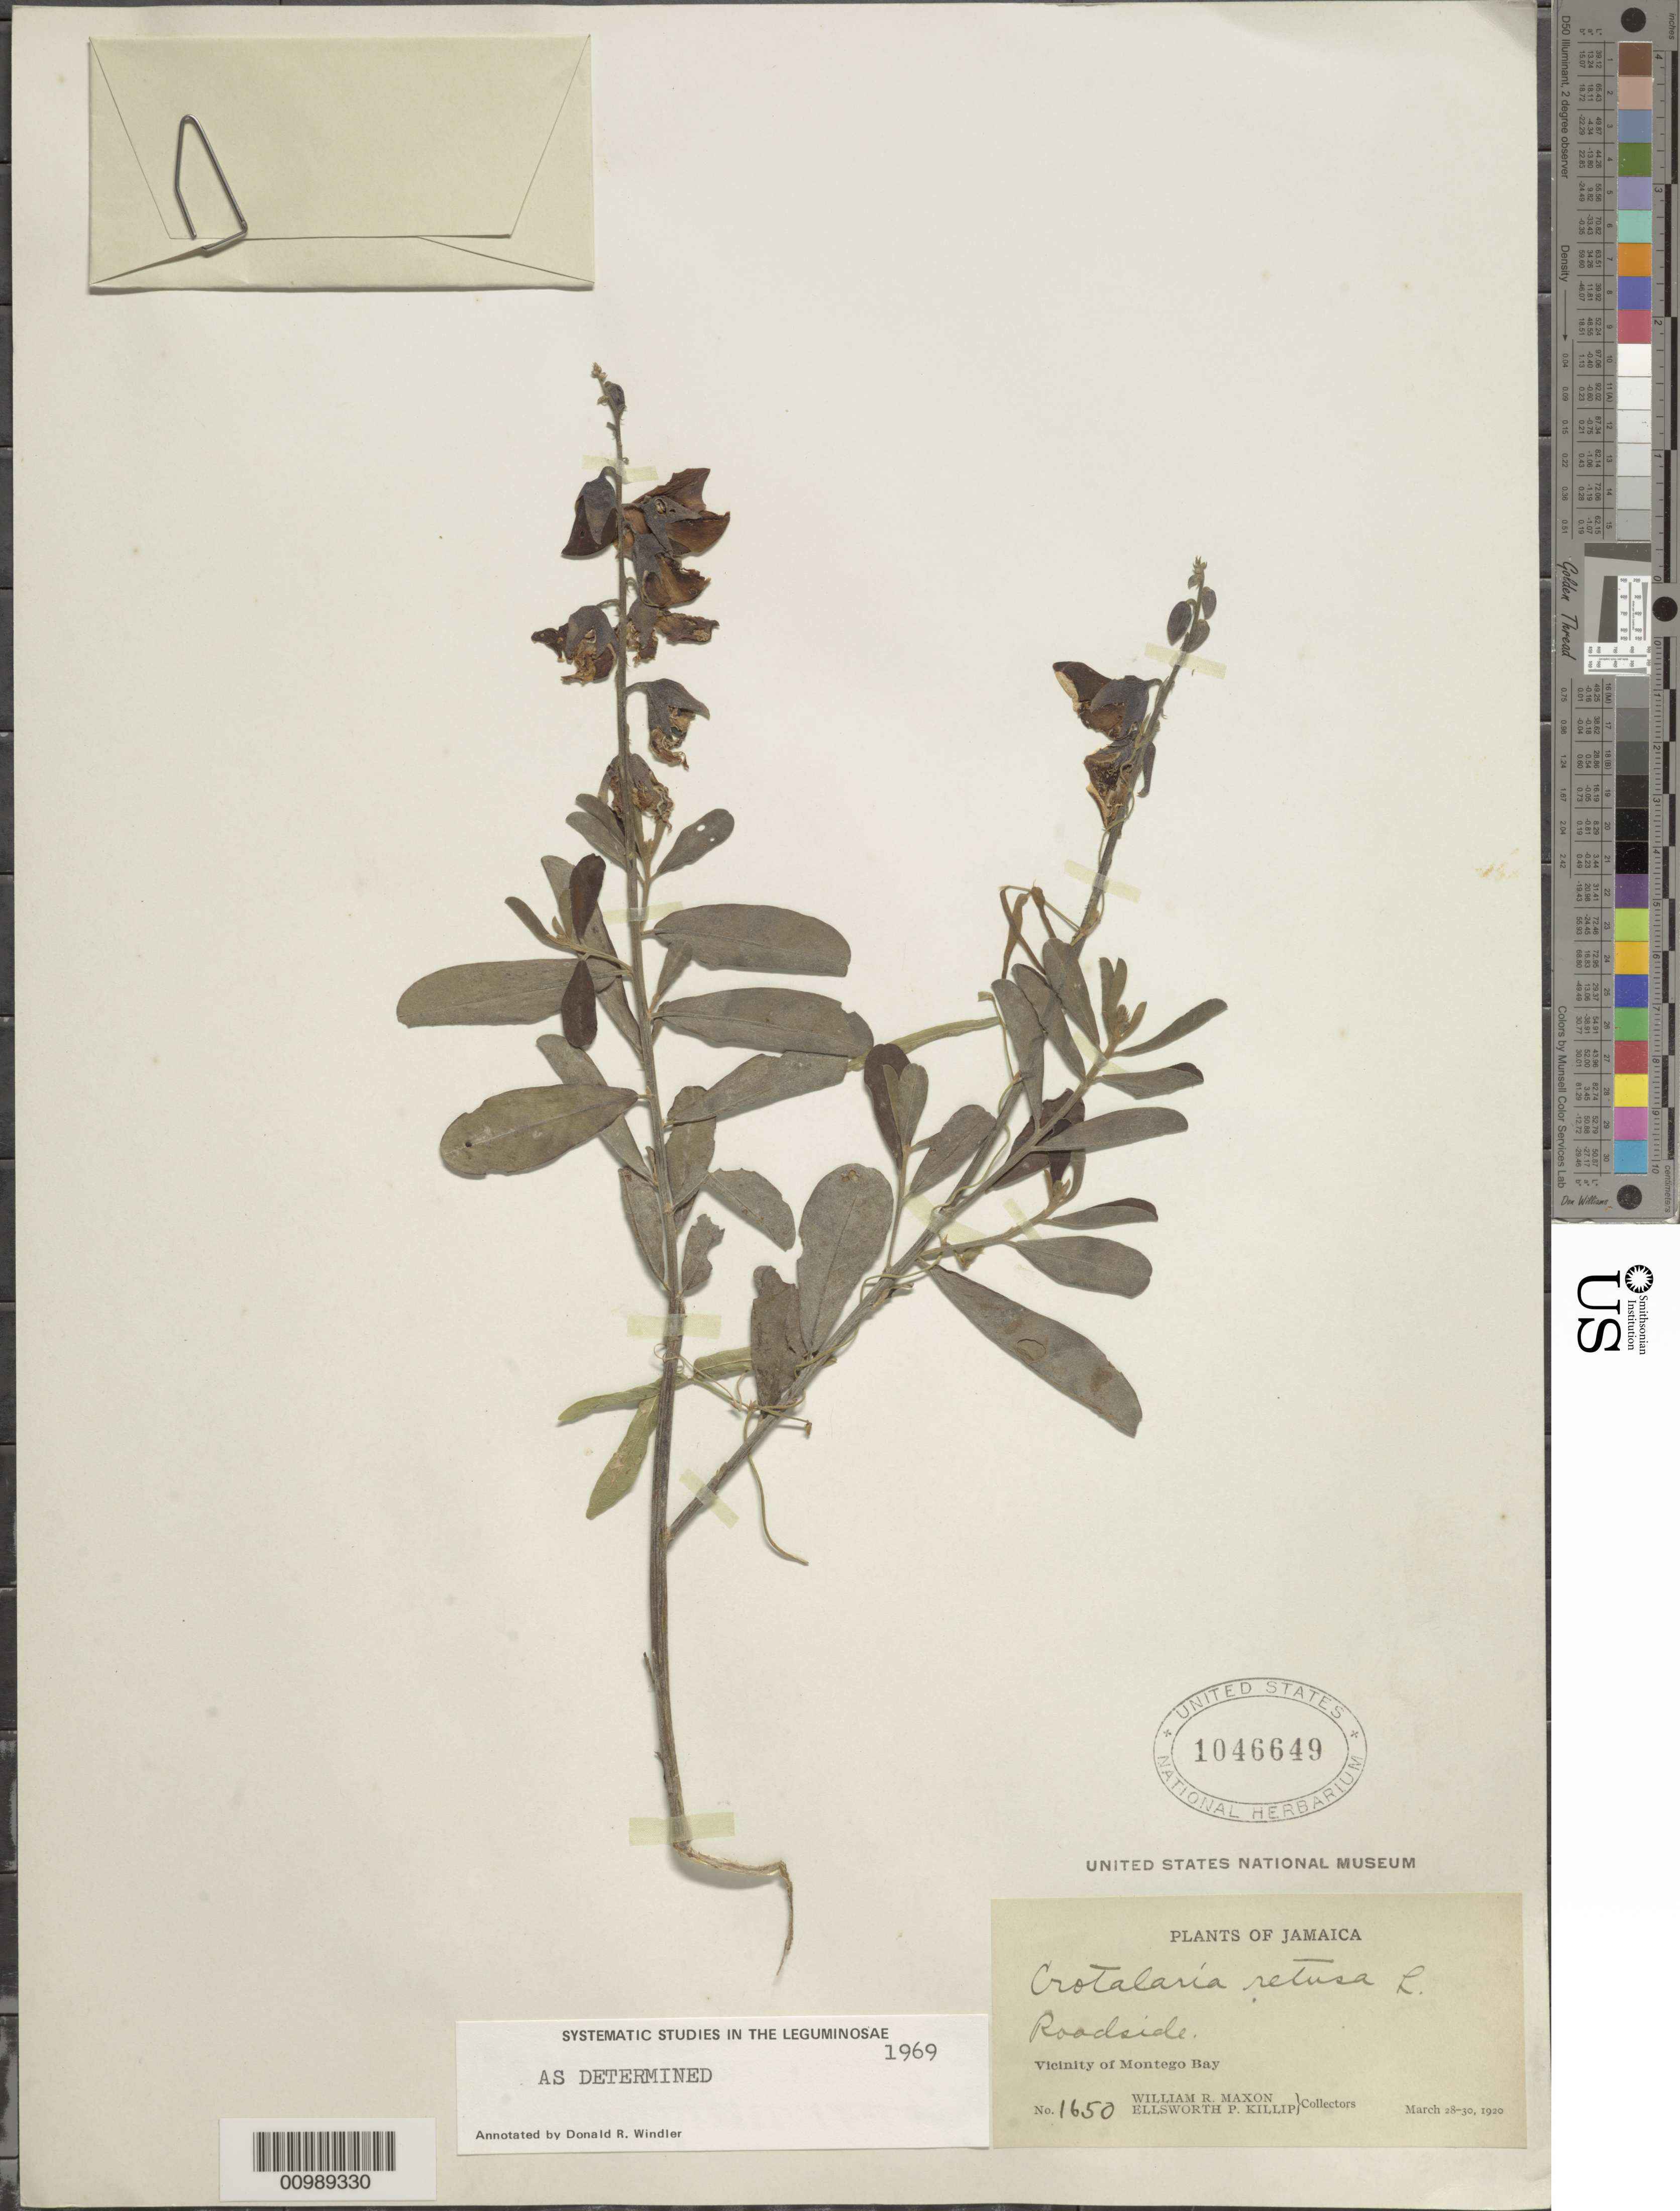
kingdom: Plantae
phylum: Tracheophyta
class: Magnoliopsida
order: Fabales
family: Fabaceae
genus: Crotalaria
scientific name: Crotalaria retusa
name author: L.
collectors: W. R. Maxon & E. P. Killip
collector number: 1650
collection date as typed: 28 Mar 1920 to 30 Mar 1920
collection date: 1920-03-28/1920-03-30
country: Jamaica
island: Jamaica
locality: Montego Bay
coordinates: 0 N, 0 E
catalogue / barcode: US 1046649